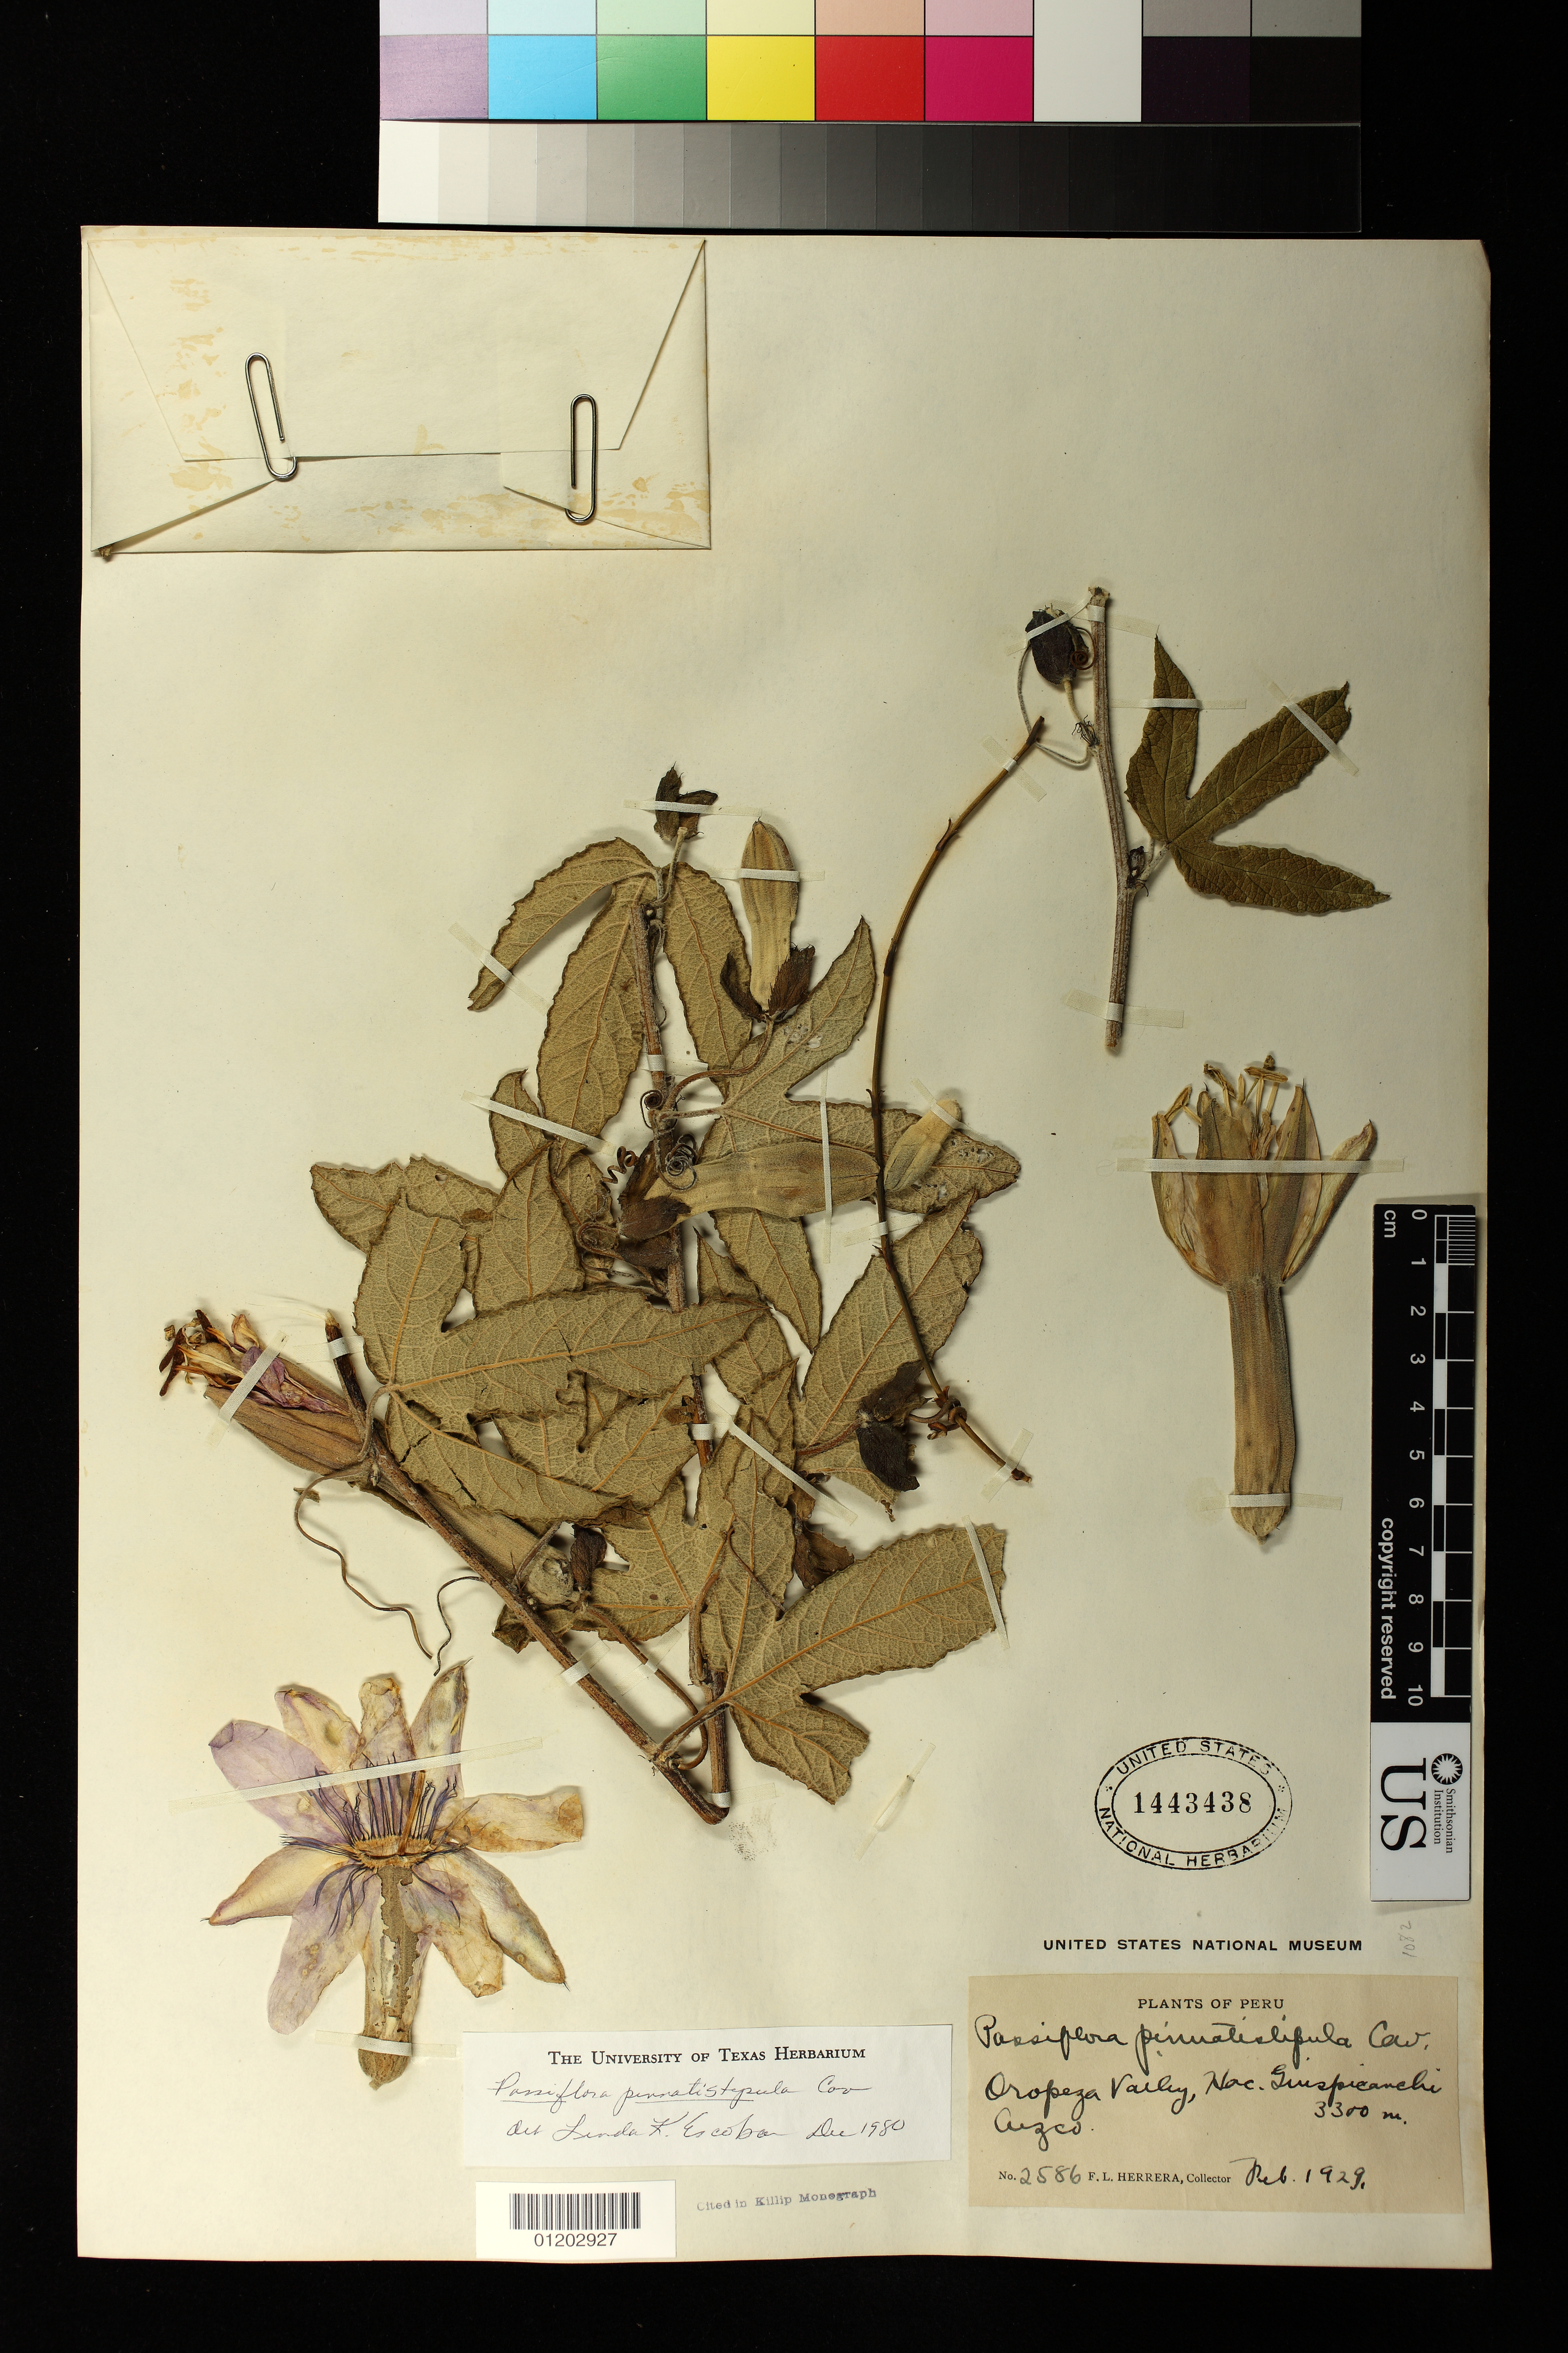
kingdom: Plantae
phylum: Tracheophyta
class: Magnoliopsida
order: Malpighiales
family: Passifloraceae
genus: Passiflora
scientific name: Passiflora pinnatistipula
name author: Cav.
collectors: F. L. Herrera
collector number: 2586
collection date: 1929-02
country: Peru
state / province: Cusco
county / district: Quispicanchis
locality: Oropeza Valley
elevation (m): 3300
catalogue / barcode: US 1443438